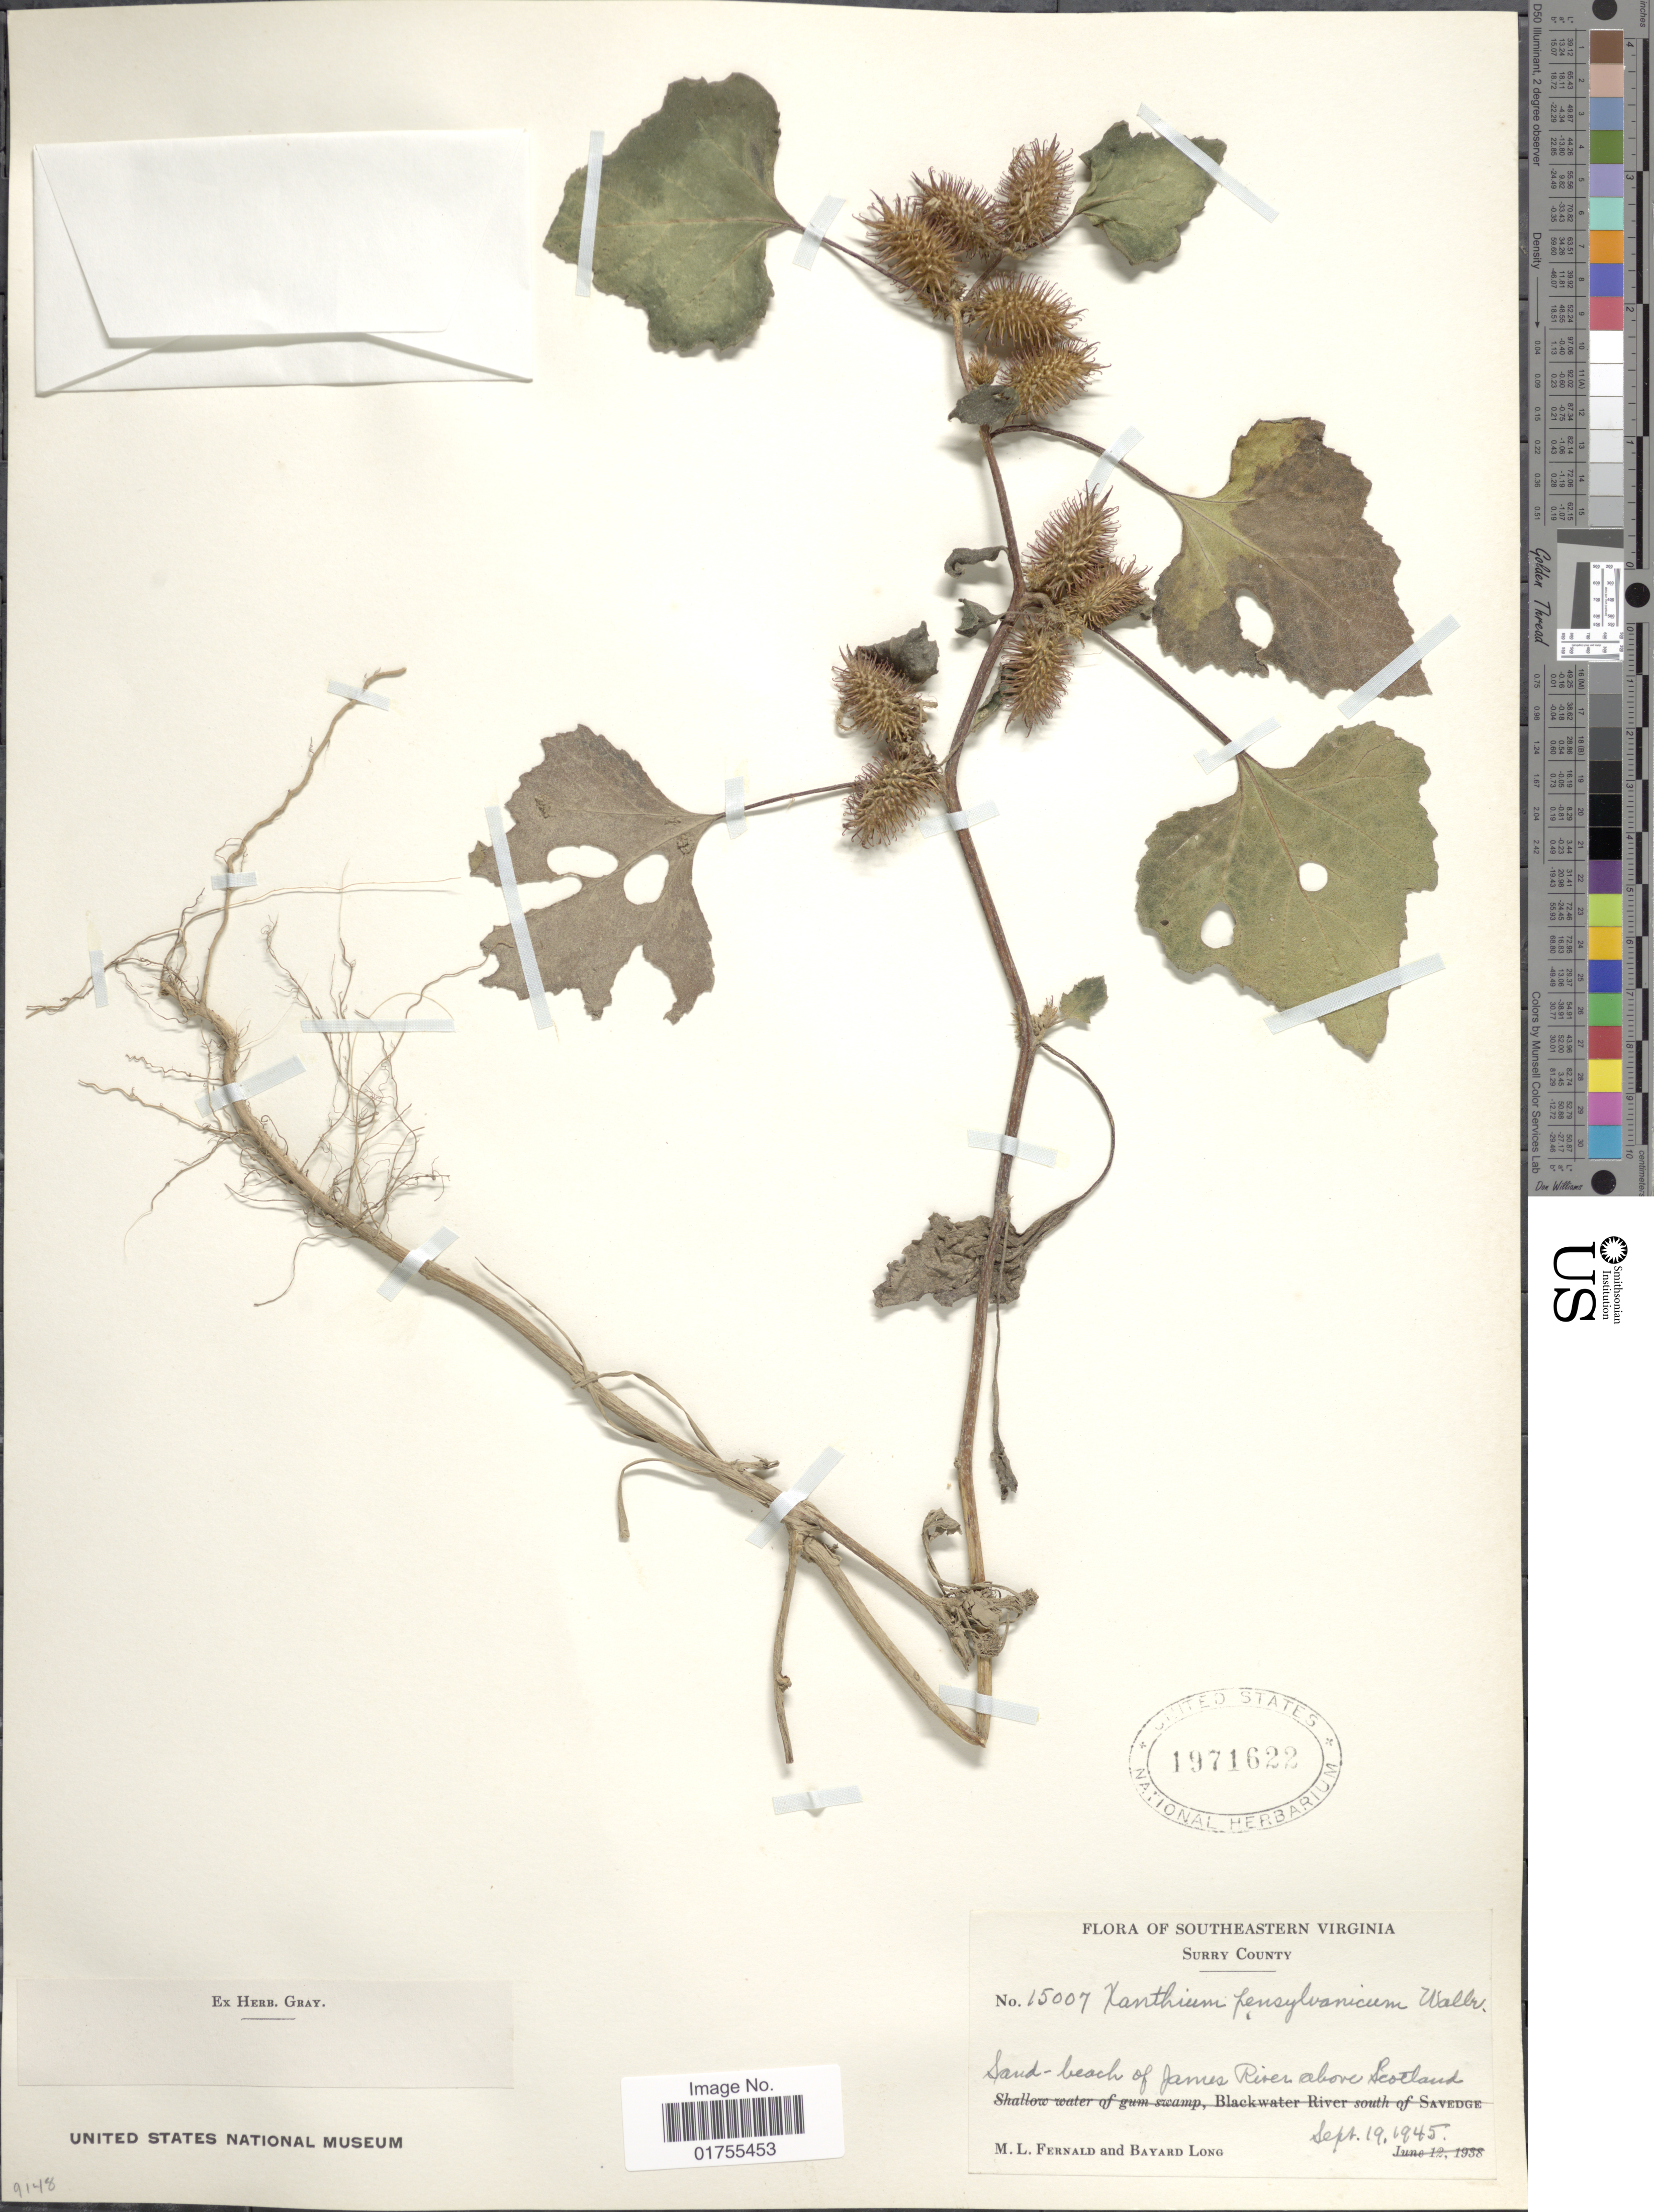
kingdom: Plantae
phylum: Tracheophyta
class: Magnoliopsida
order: Asterales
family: Asteraceae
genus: Xanthium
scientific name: Xanthium strumarium var. glabratum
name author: Mill.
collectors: M. L. Fernald & B. H. Long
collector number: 15007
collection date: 1945-09-19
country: United States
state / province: Virginia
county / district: Surry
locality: Southeastern Virginia, Surry County, Sand-beach of James River above Scotland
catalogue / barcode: US 1971622